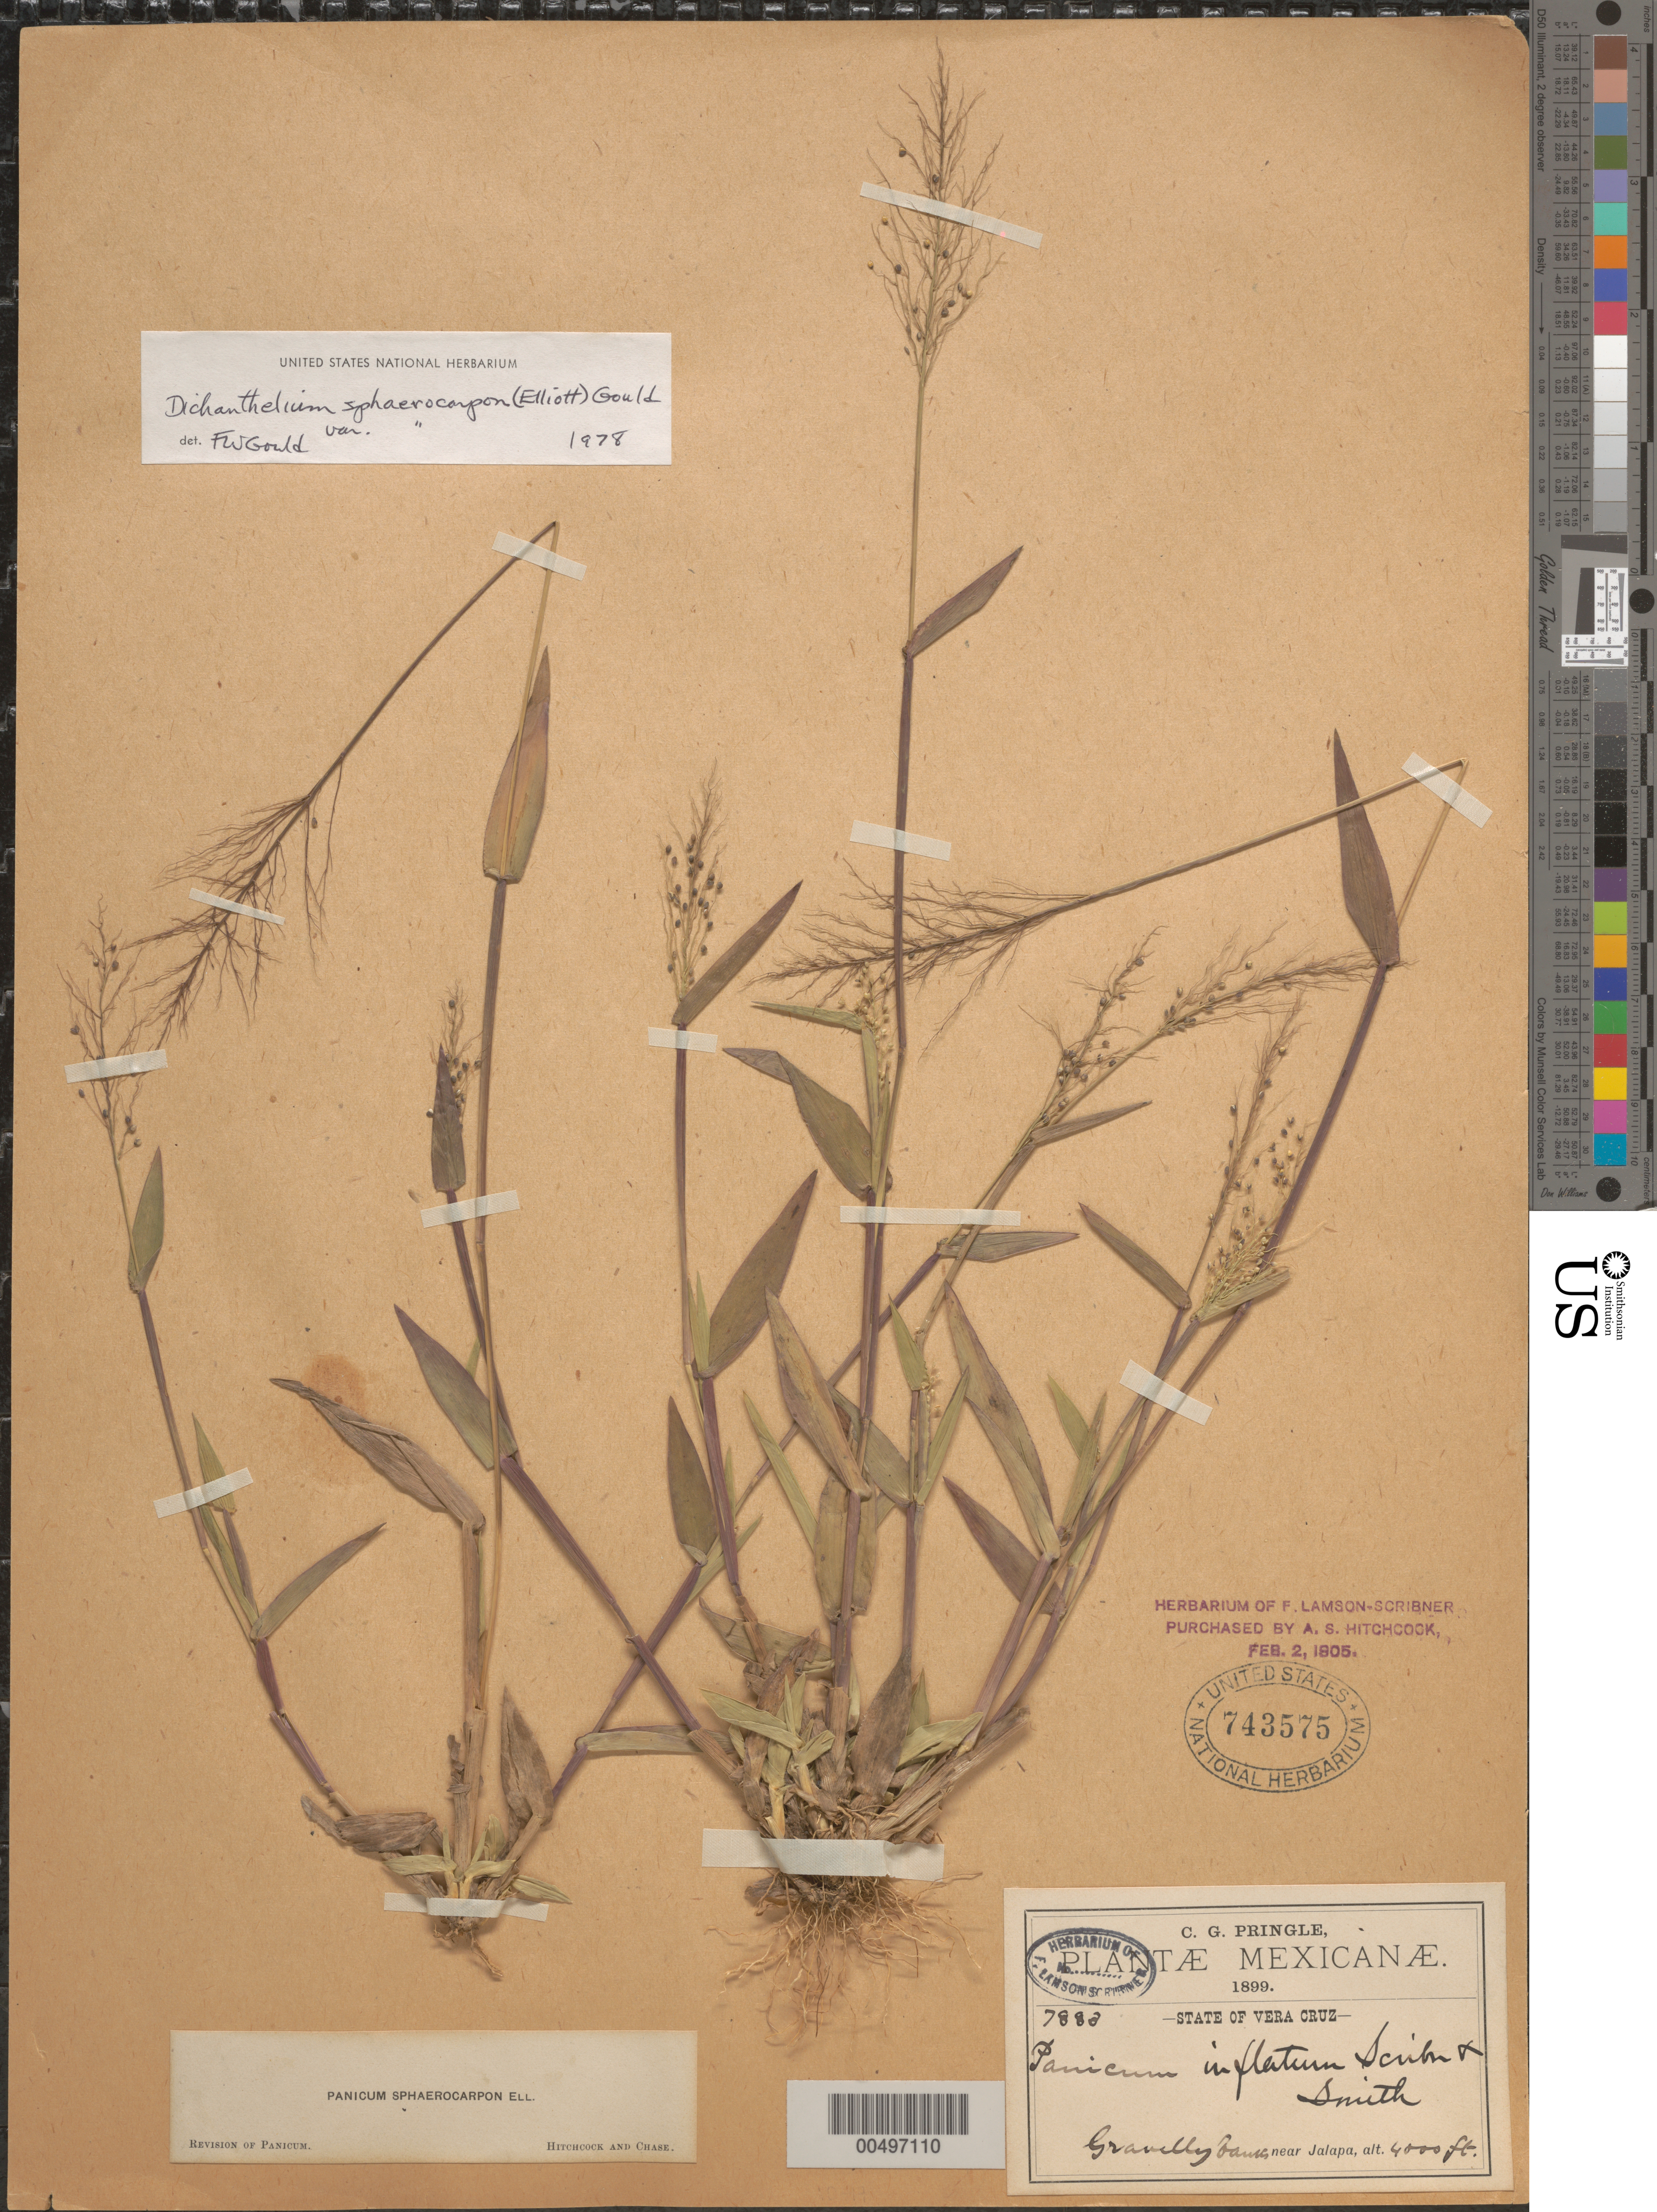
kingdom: Plantae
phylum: Tracheophyta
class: Liliopsida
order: Poales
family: Poaceae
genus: Dichanthelium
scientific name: Dichanthelium sphaerocarpon var. sphaerocarpon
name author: (Elliott) Gould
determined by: Gould, F. W.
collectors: C. G. Pringle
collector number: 7883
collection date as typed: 1899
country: Mexico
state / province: Veracruz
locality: Near Jalapa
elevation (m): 1219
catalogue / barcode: US 743575